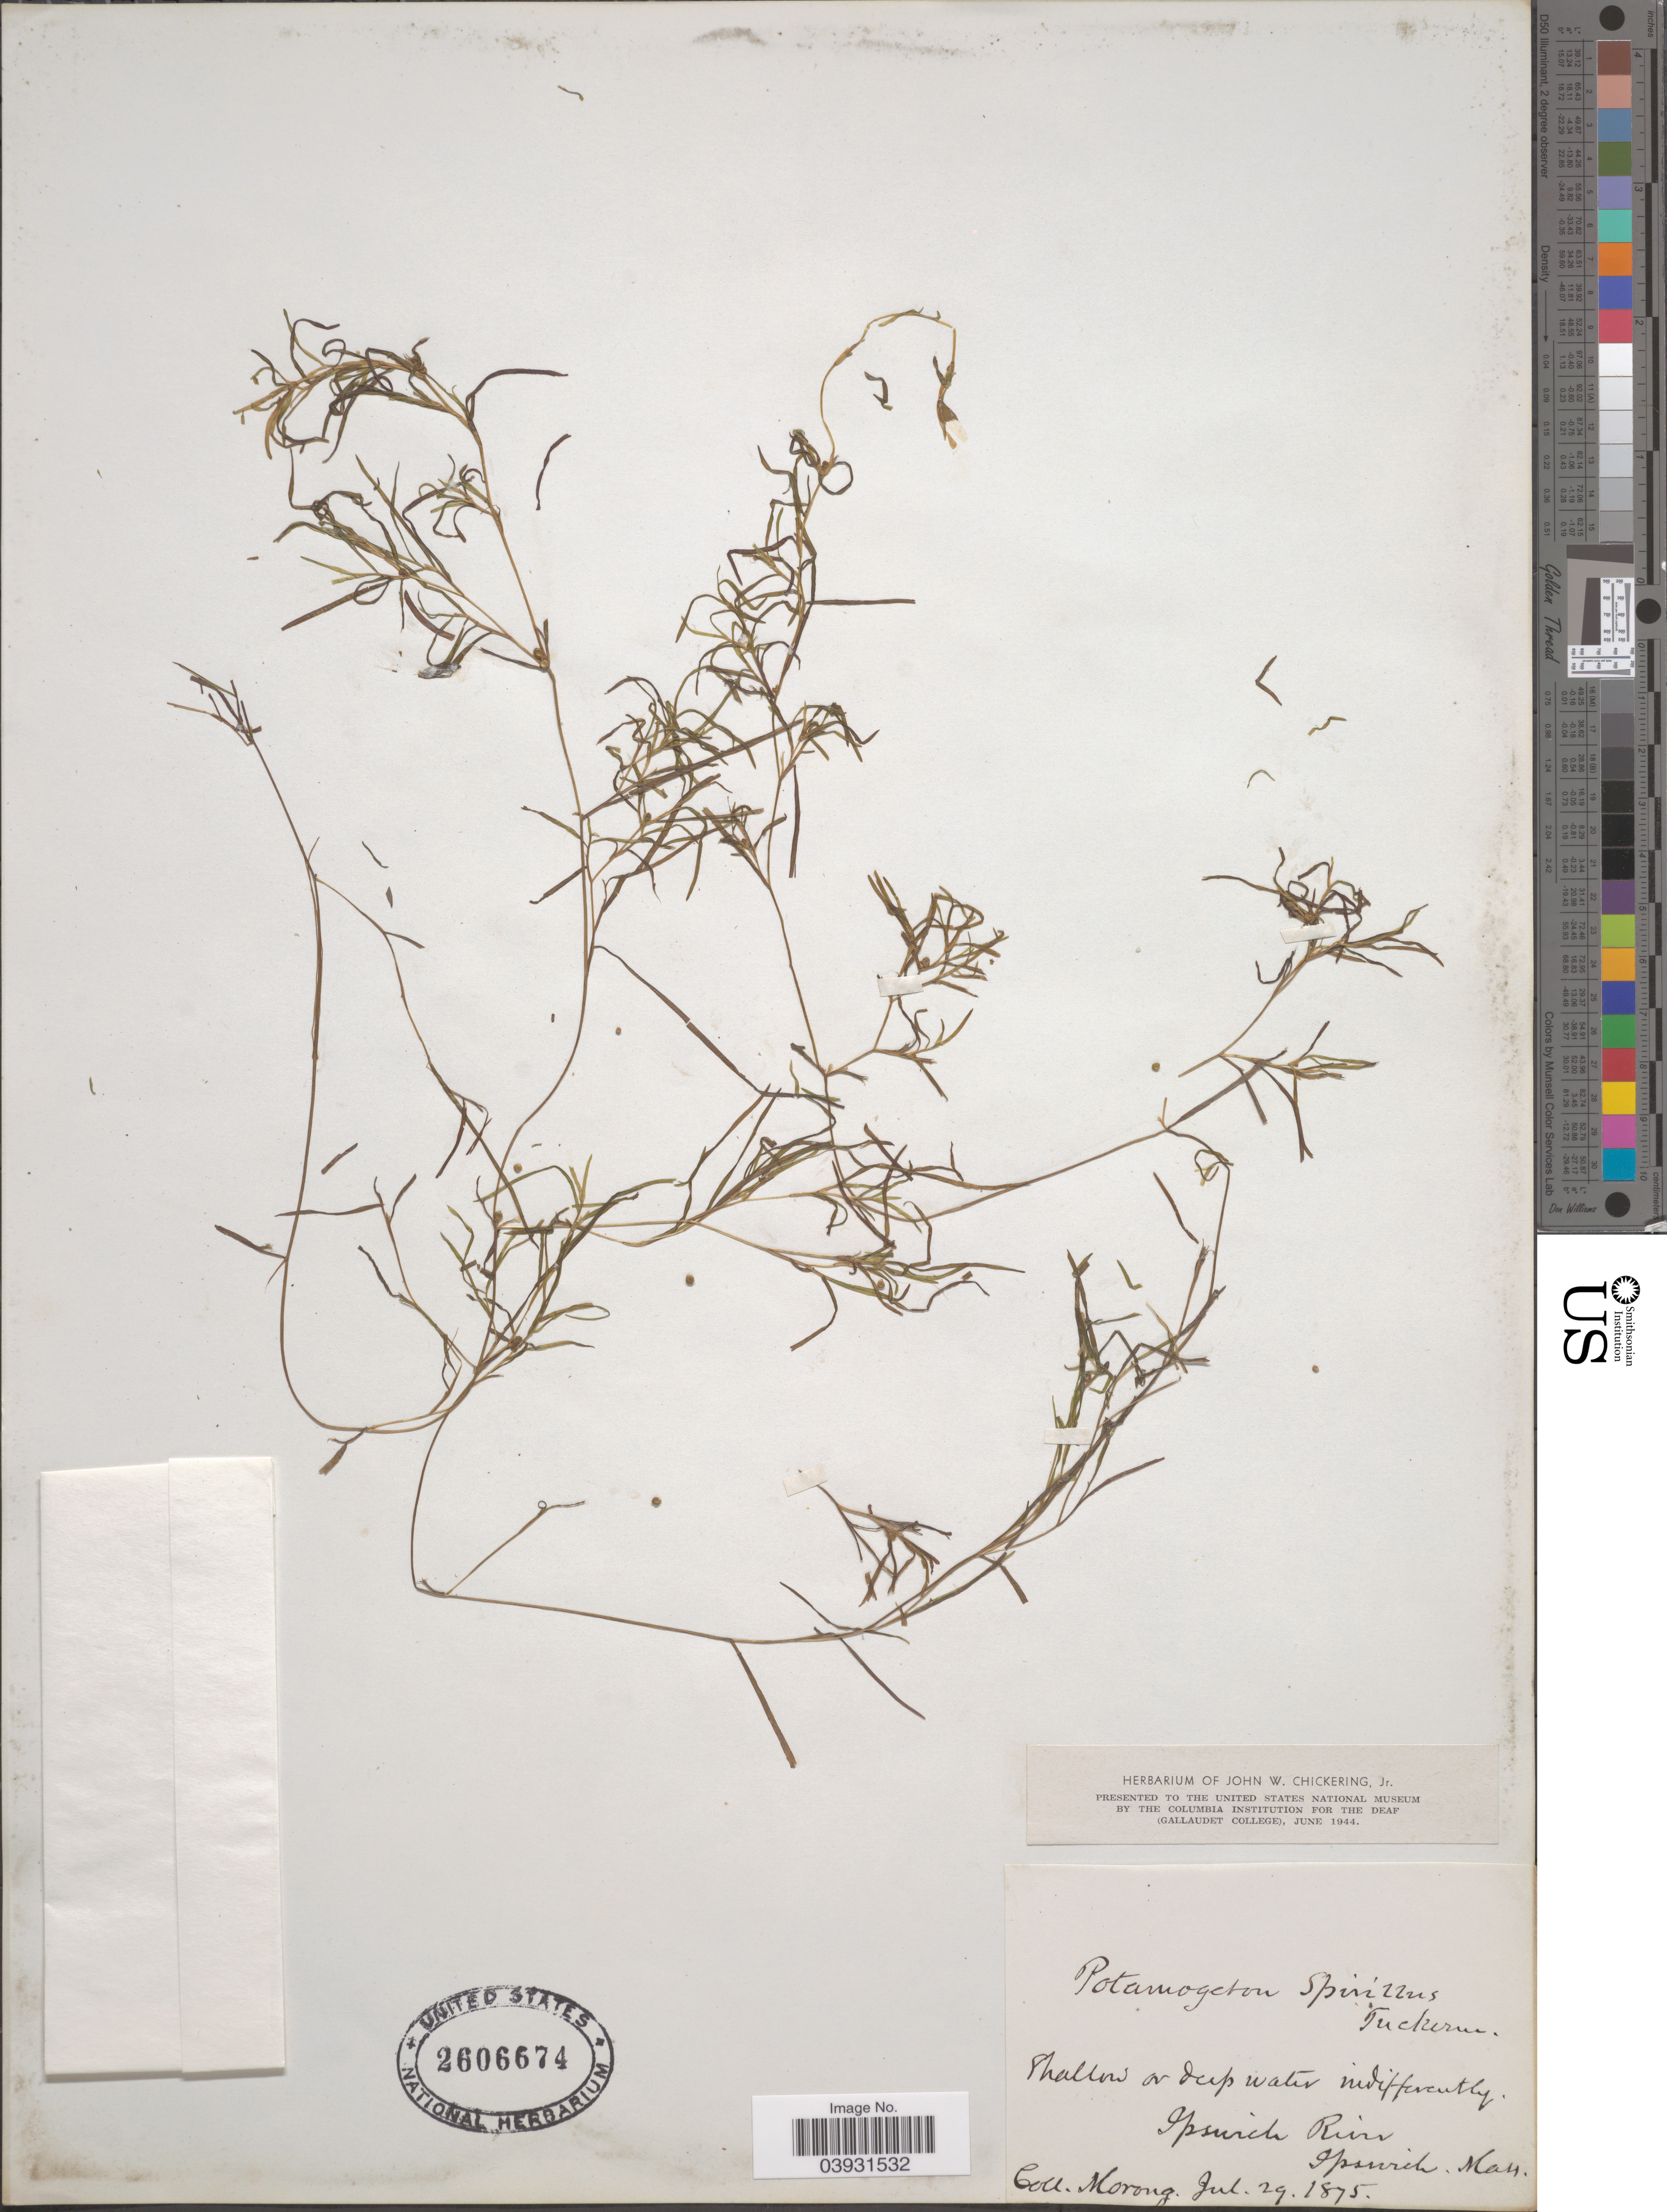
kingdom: Plantae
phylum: Tracheophyta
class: Liliopsida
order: Alismatales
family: Potamogetonaceae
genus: Potamogeton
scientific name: Potamogeton spirillus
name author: Tuck.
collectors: Morong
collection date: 1875-07-29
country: United States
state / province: Massachusetts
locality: Ipswich River. Ipswich.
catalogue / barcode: US 2606674